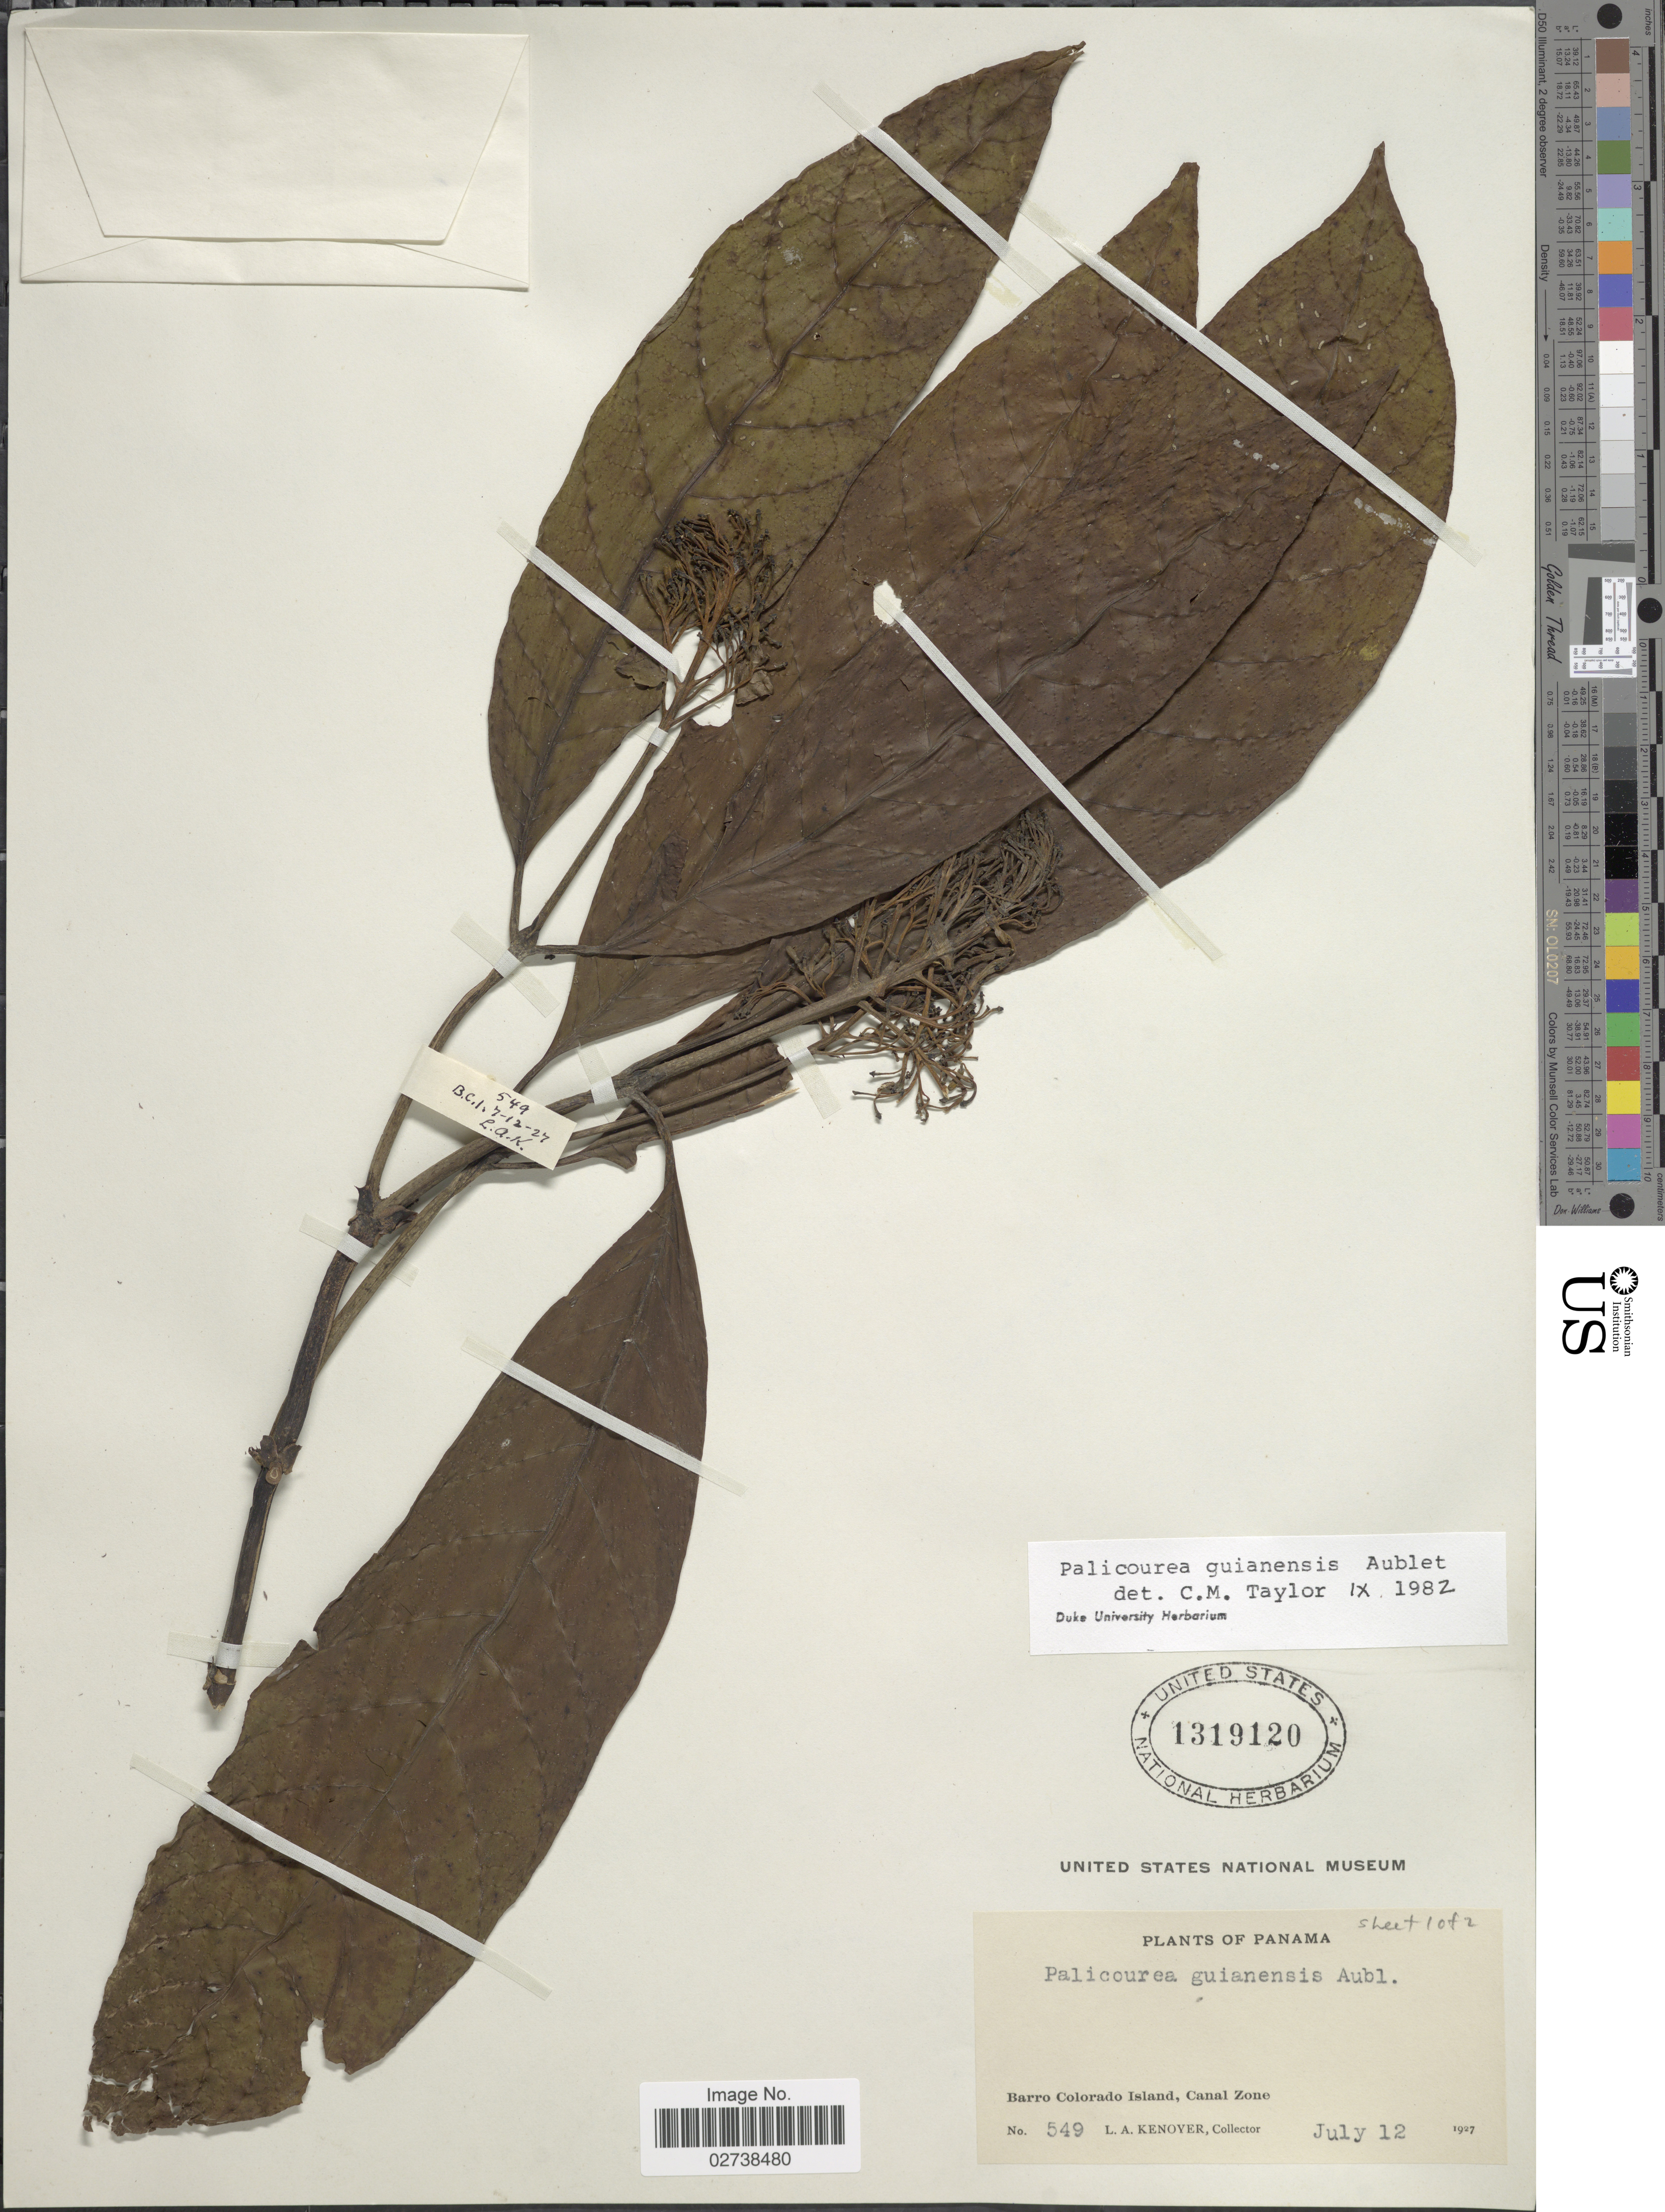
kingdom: Plantae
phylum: Tracheophyta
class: Magnoliopsida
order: Gentianales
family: Rubiaceae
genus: Palicourea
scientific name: Palicourea guianensis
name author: Aubl.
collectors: L. A. Kenoyer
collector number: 549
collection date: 1927-07-12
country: Panama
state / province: Panamá Oeste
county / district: Canal Zone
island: Barro Colorado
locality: Barro Colorado Island, Canal Zone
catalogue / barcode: US 1319120